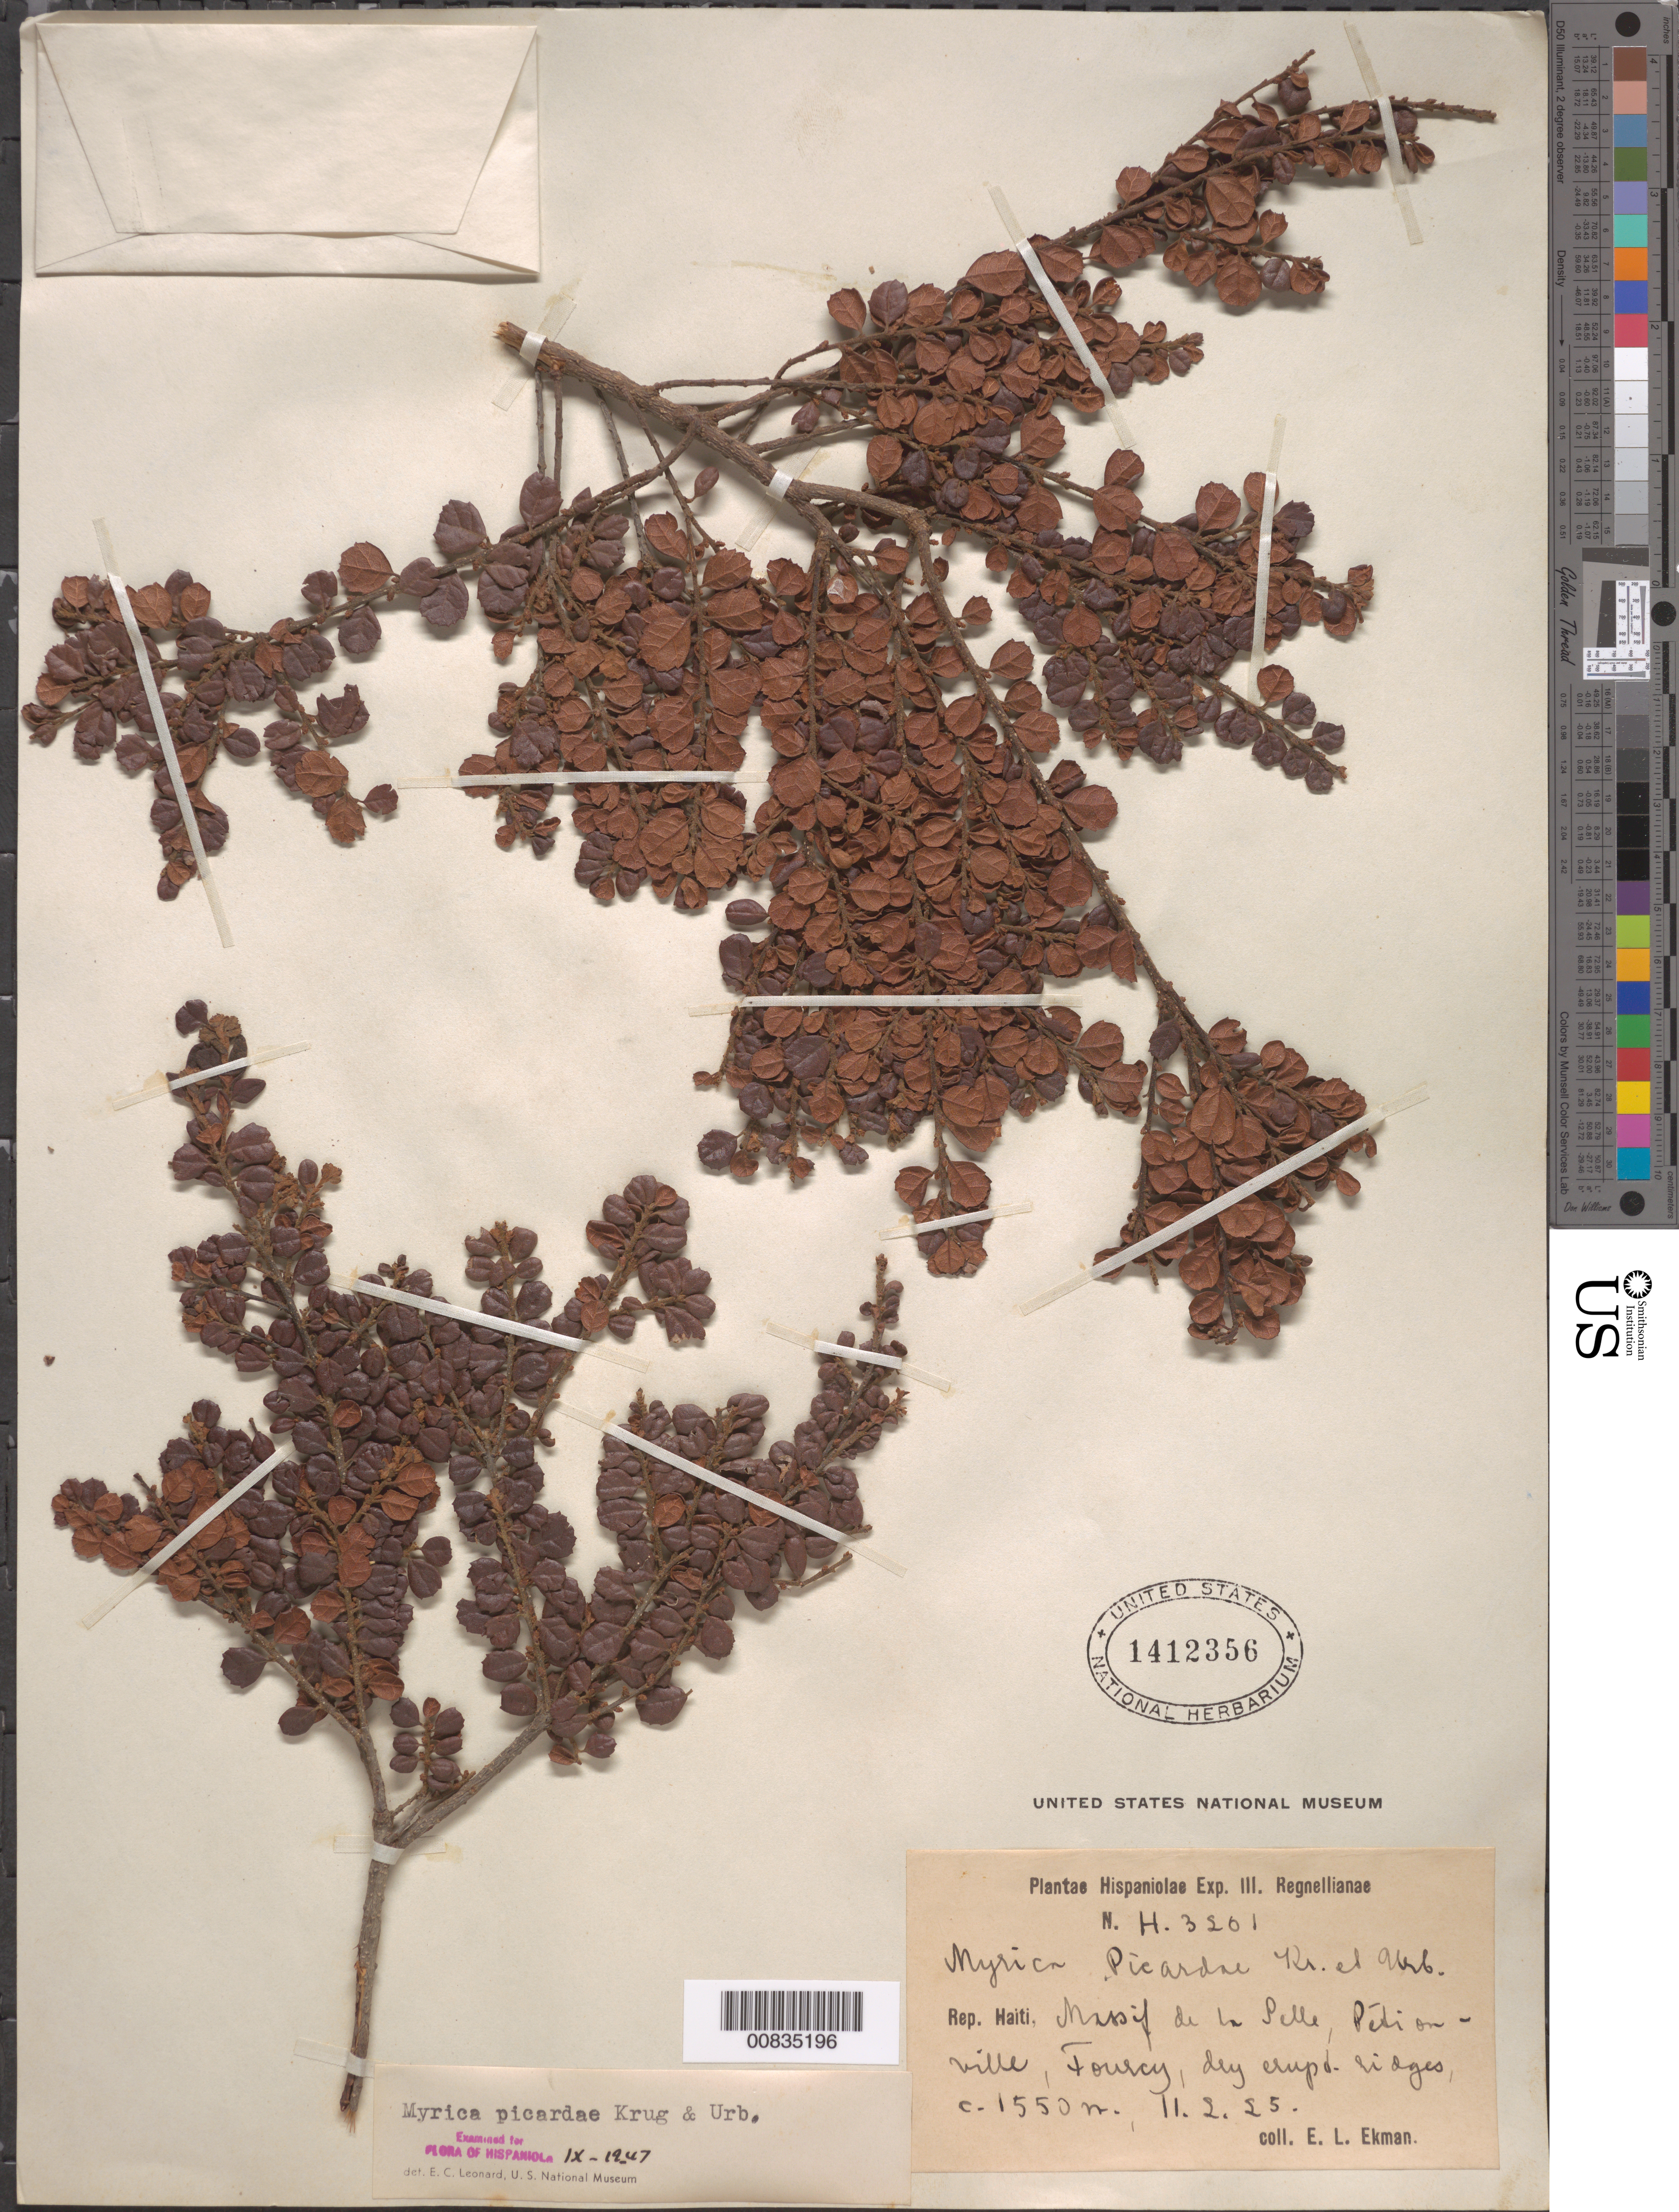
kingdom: Plantae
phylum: Tracheophyta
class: Magnoliopsida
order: Fagales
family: Myricaceae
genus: Morella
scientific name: Morella picardae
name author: (Krug & Urb.) Wilbur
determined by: Strong, Mark T., (BOT), Smithsonian Institution - National Museum of Natural History (UNITED STATES)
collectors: E. L. Ekman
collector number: H 3201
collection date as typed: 11 Feb 1925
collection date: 1925-02-11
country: Haiti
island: Hispaniola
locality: Massif de la Selle, Pétionville, Fourcy.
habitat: Dry erupt-ridges.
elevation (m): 1550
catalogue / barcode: US 1412356